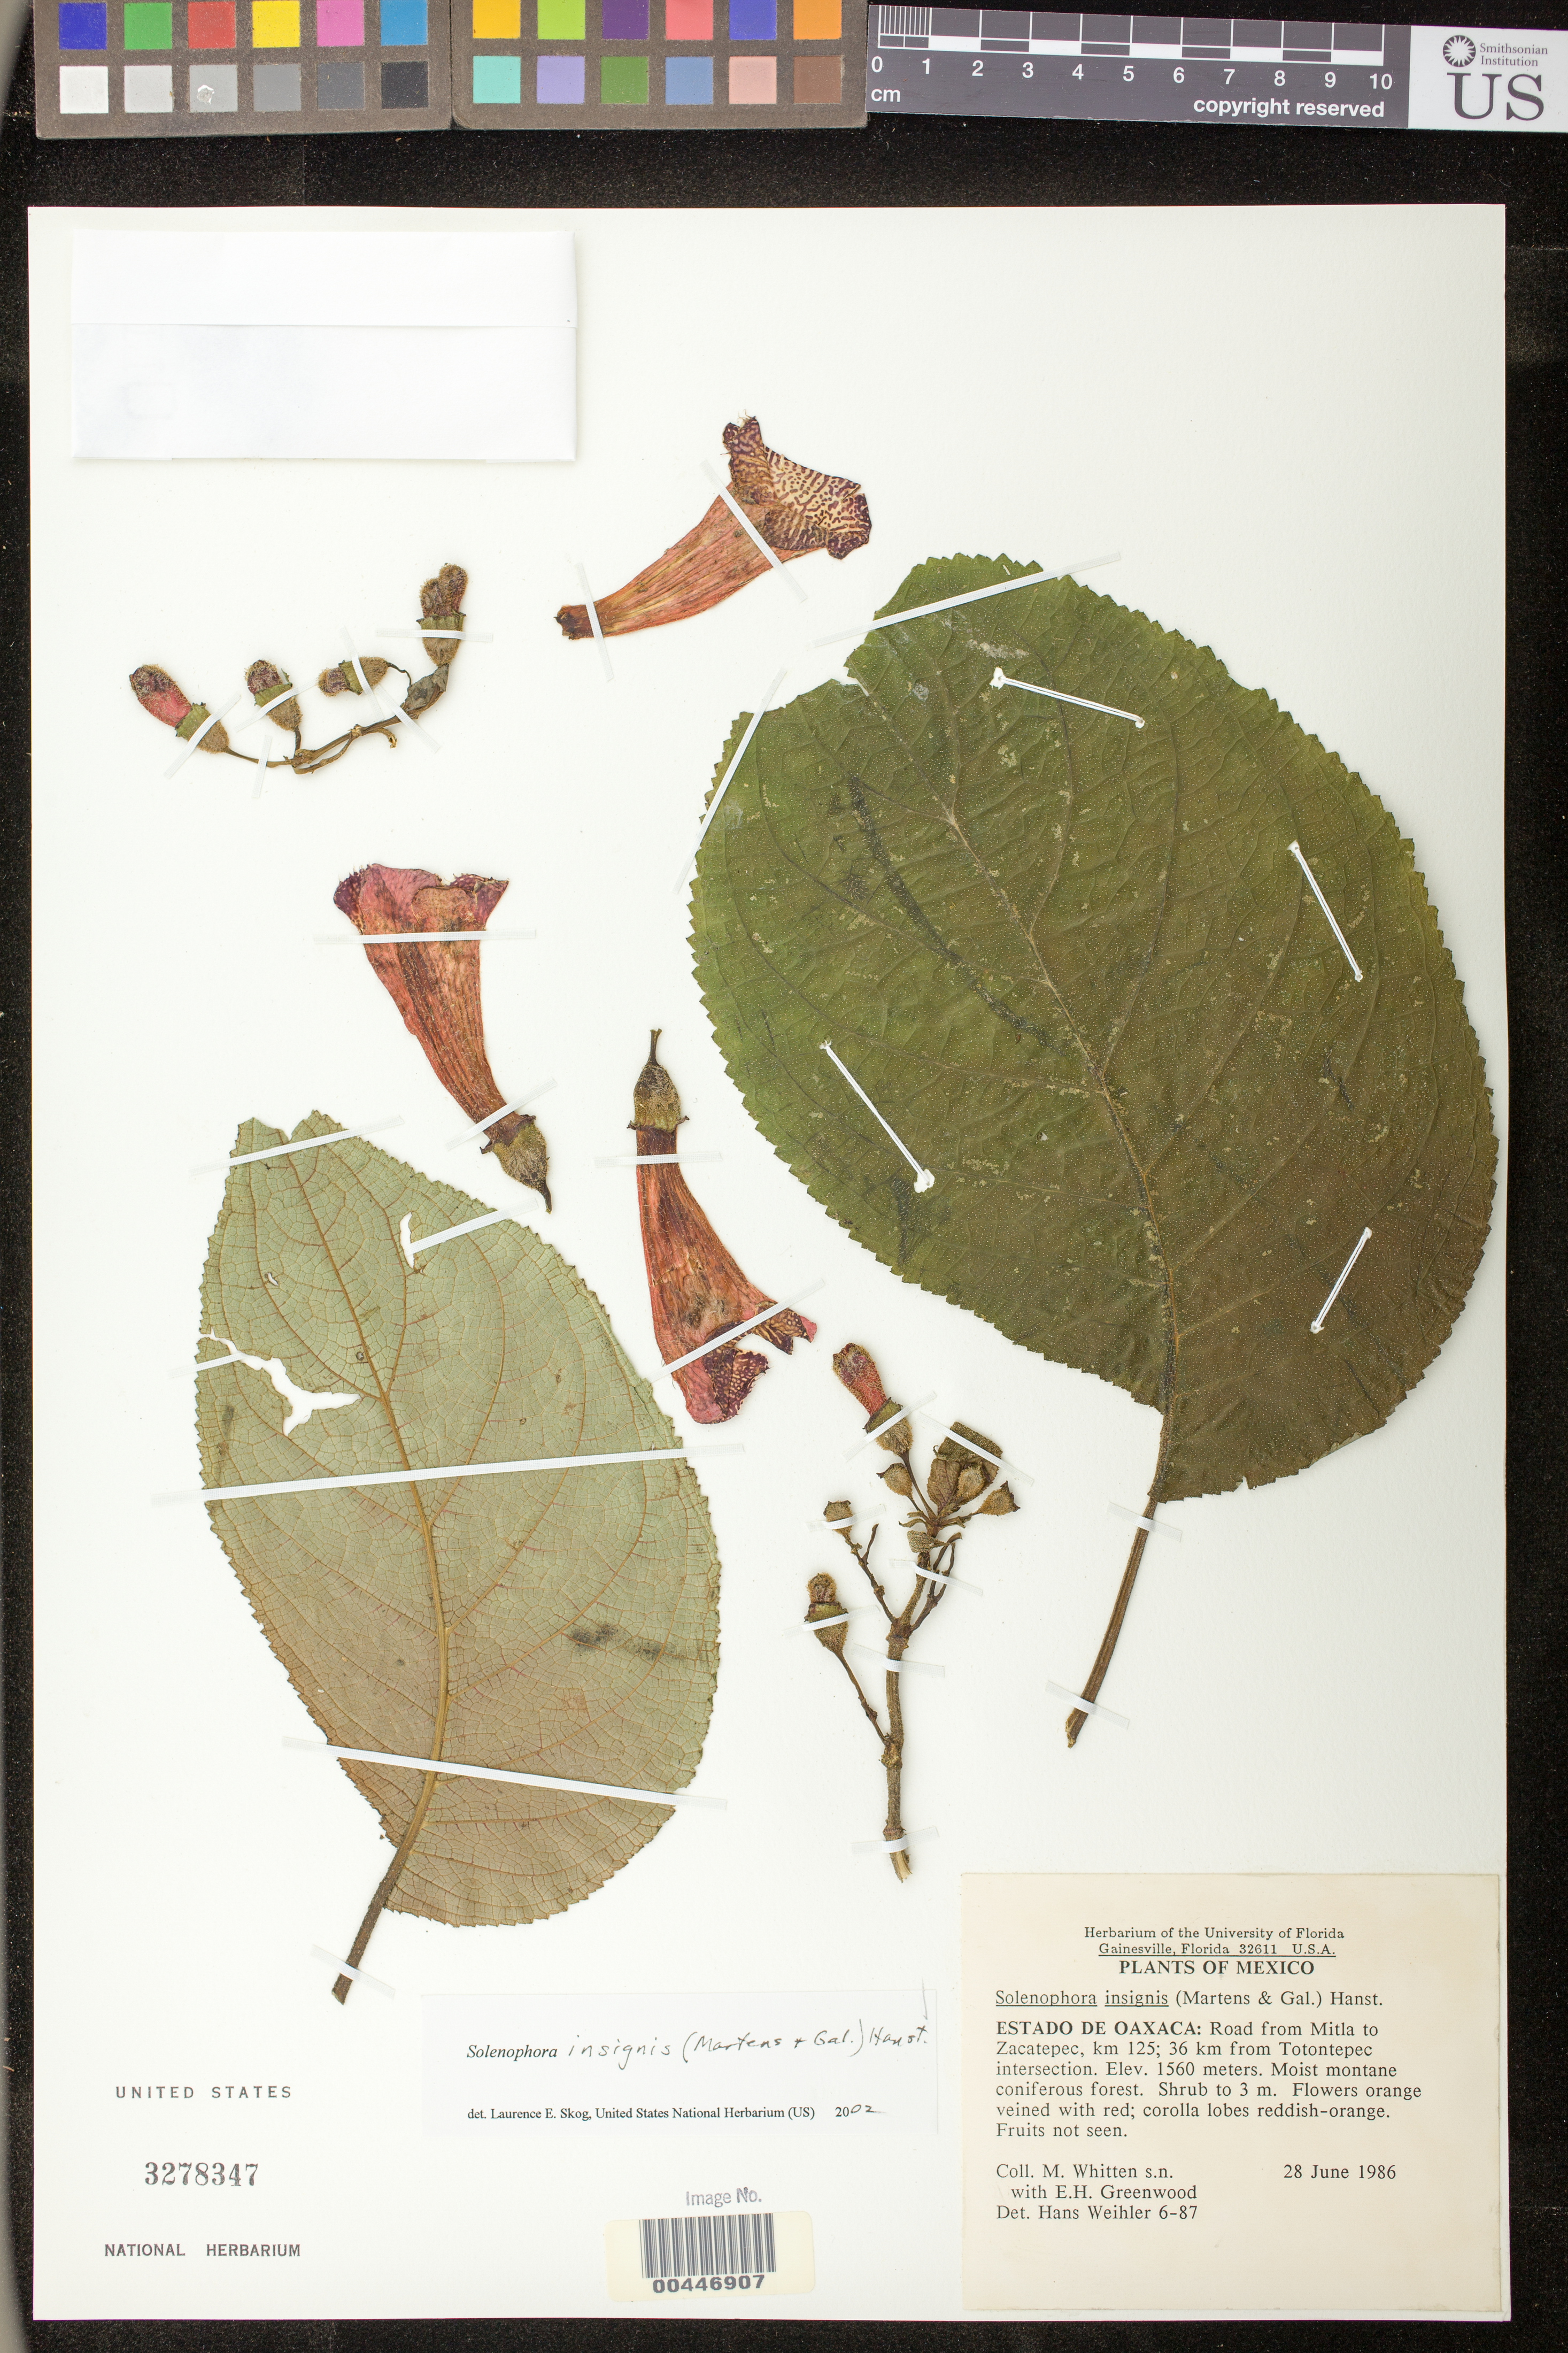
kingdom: Plantae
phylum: Tracheophyta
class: Magnoliopsida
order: Lamiales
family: Gesneriaceae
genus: Solenophora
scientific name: Solenophora insignis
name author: (M. Martens & Galeotti) Hanst.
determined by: Skog, Laurence E.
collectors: M. Whitten & E. Greenwood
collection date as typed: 28 Jun 1986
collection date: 1986-06-28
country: Mexico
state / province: Oaxaca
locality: Road from Mitla to Zacatepec, km 125; 36 km from Totontepec intersection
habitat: Moist montane coniferous forest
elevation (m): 1560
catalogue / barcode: US 3278347